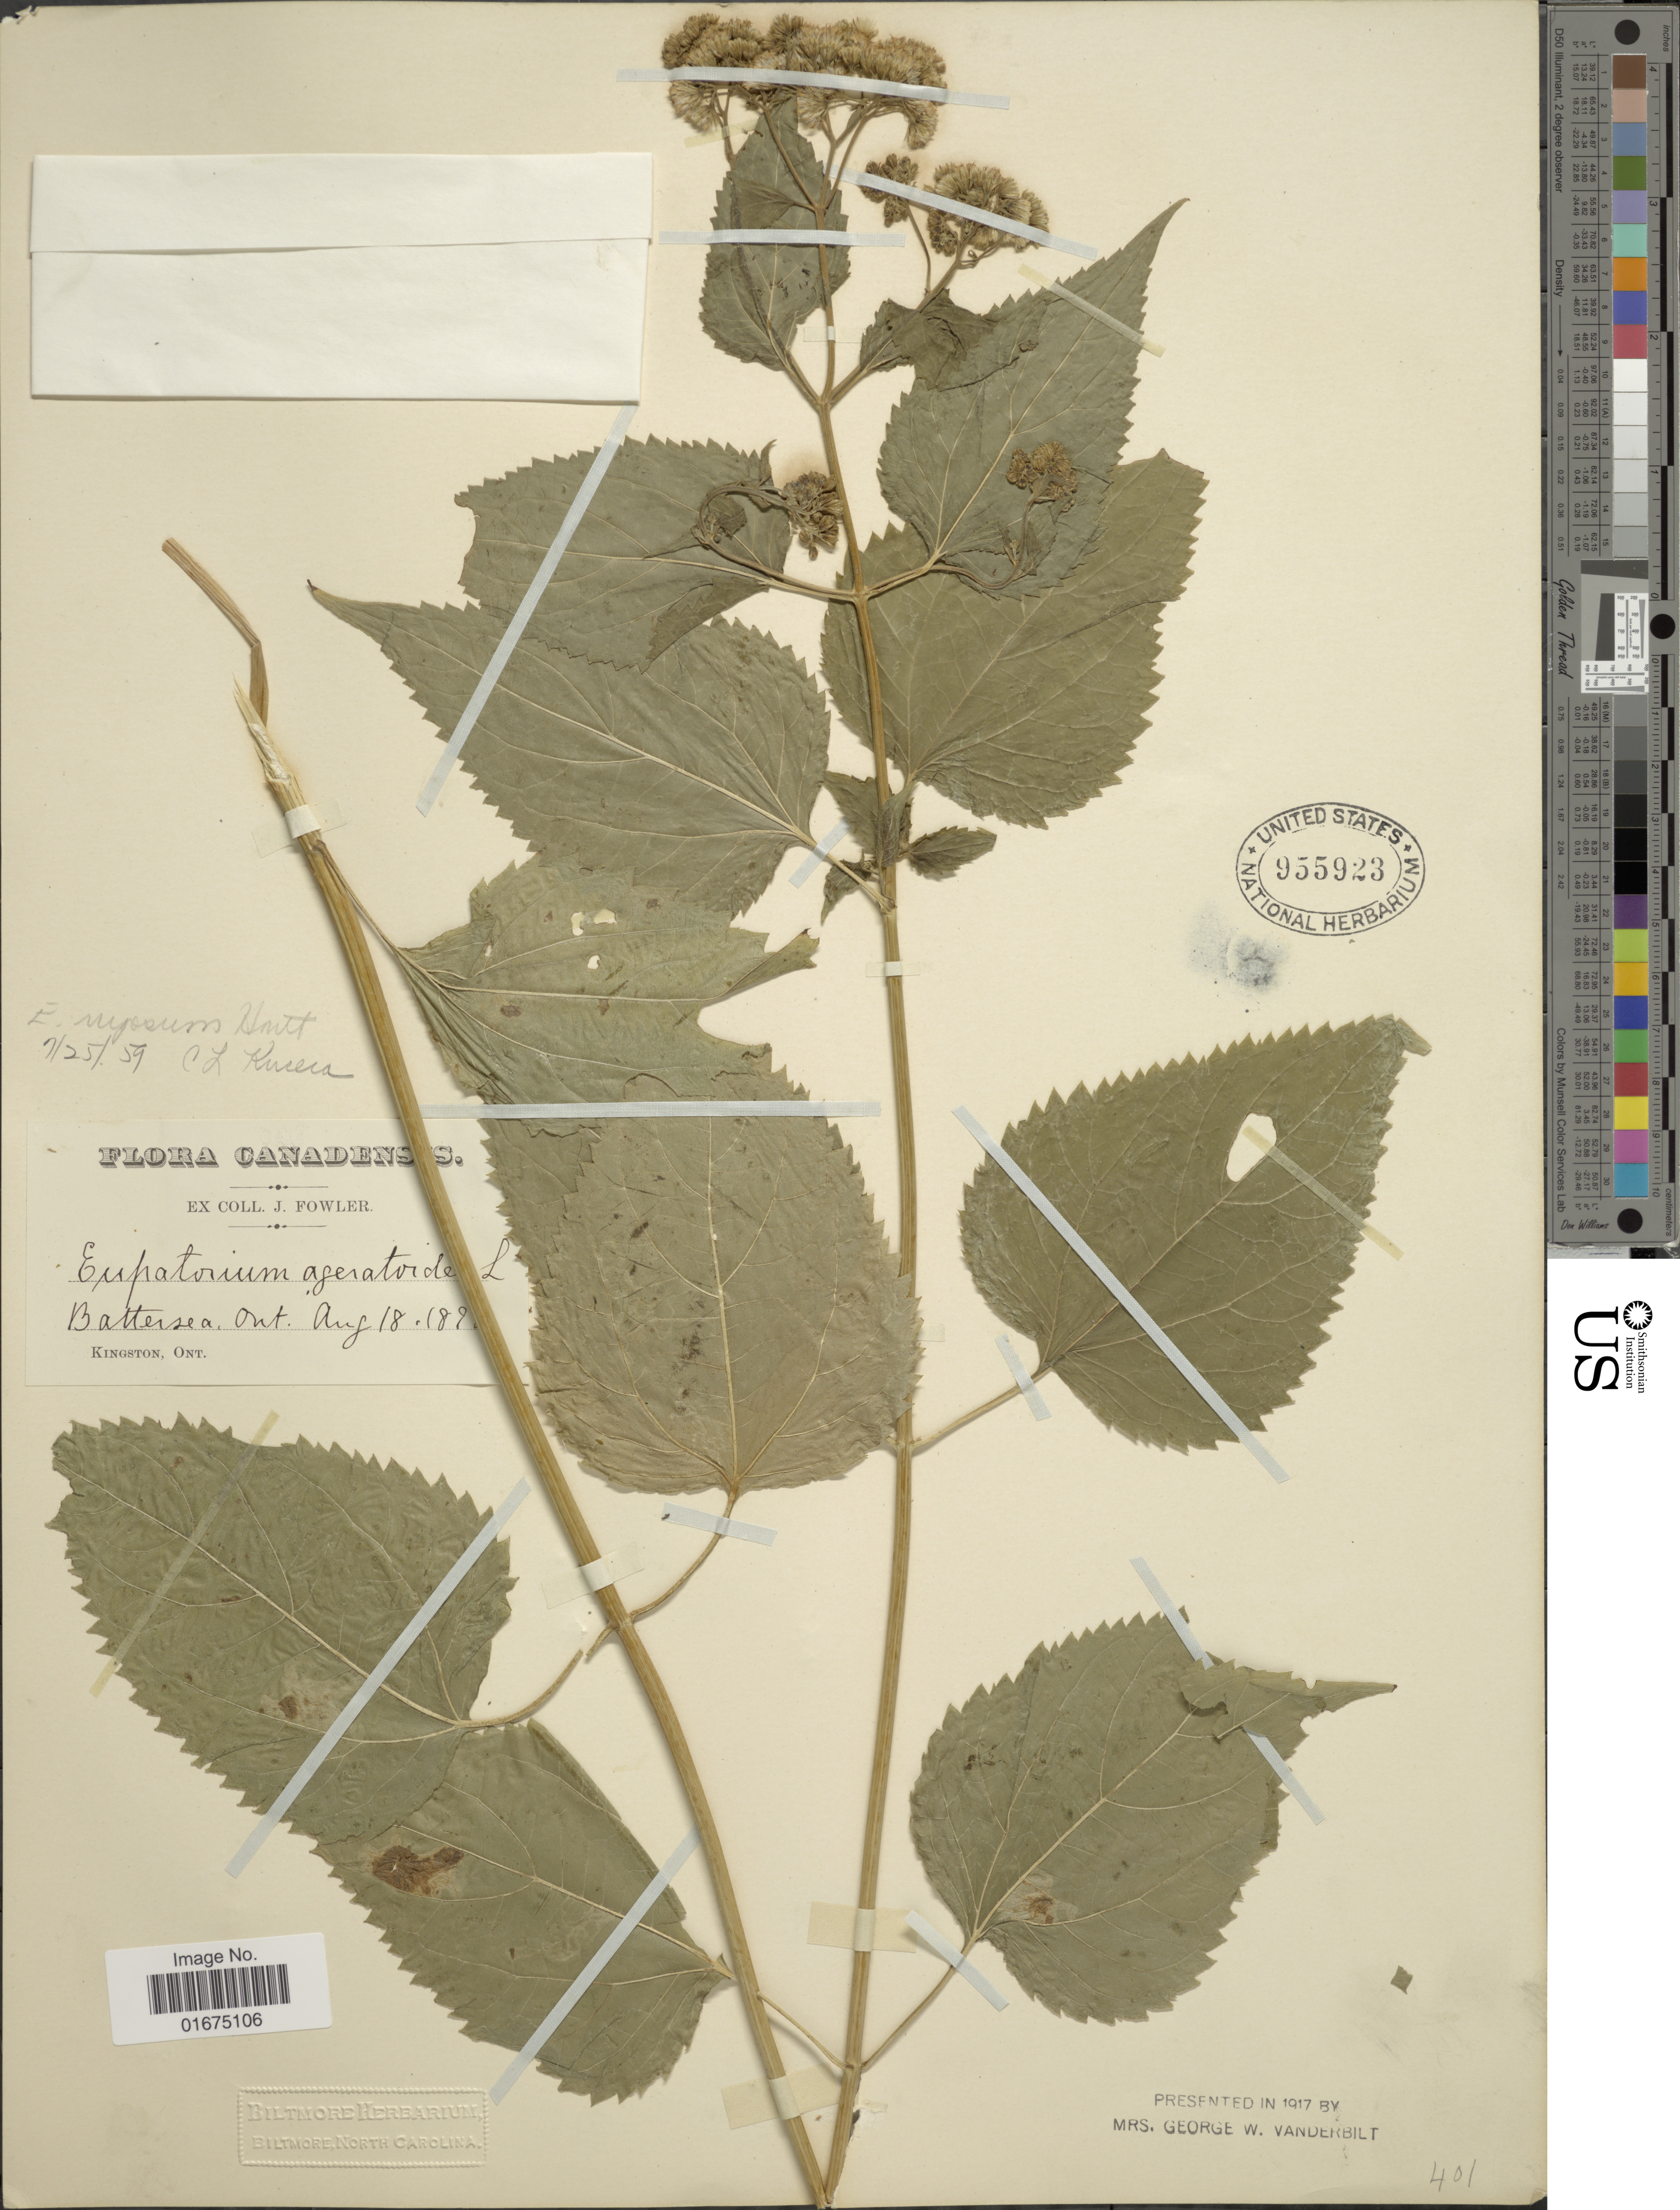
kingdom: Plantae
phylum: Tracheophyta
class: Magnoliopsida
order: Asterales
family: Asteraceae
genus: Ageratina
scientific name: Ageratina altissima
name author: (L.) R.M. King & H. Rob.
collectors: ex herb. J. Fowler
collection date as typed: Transcribed d/m/y: 18/8/189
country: Canada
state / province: Ontario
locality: Battersea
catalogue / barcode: US 955923